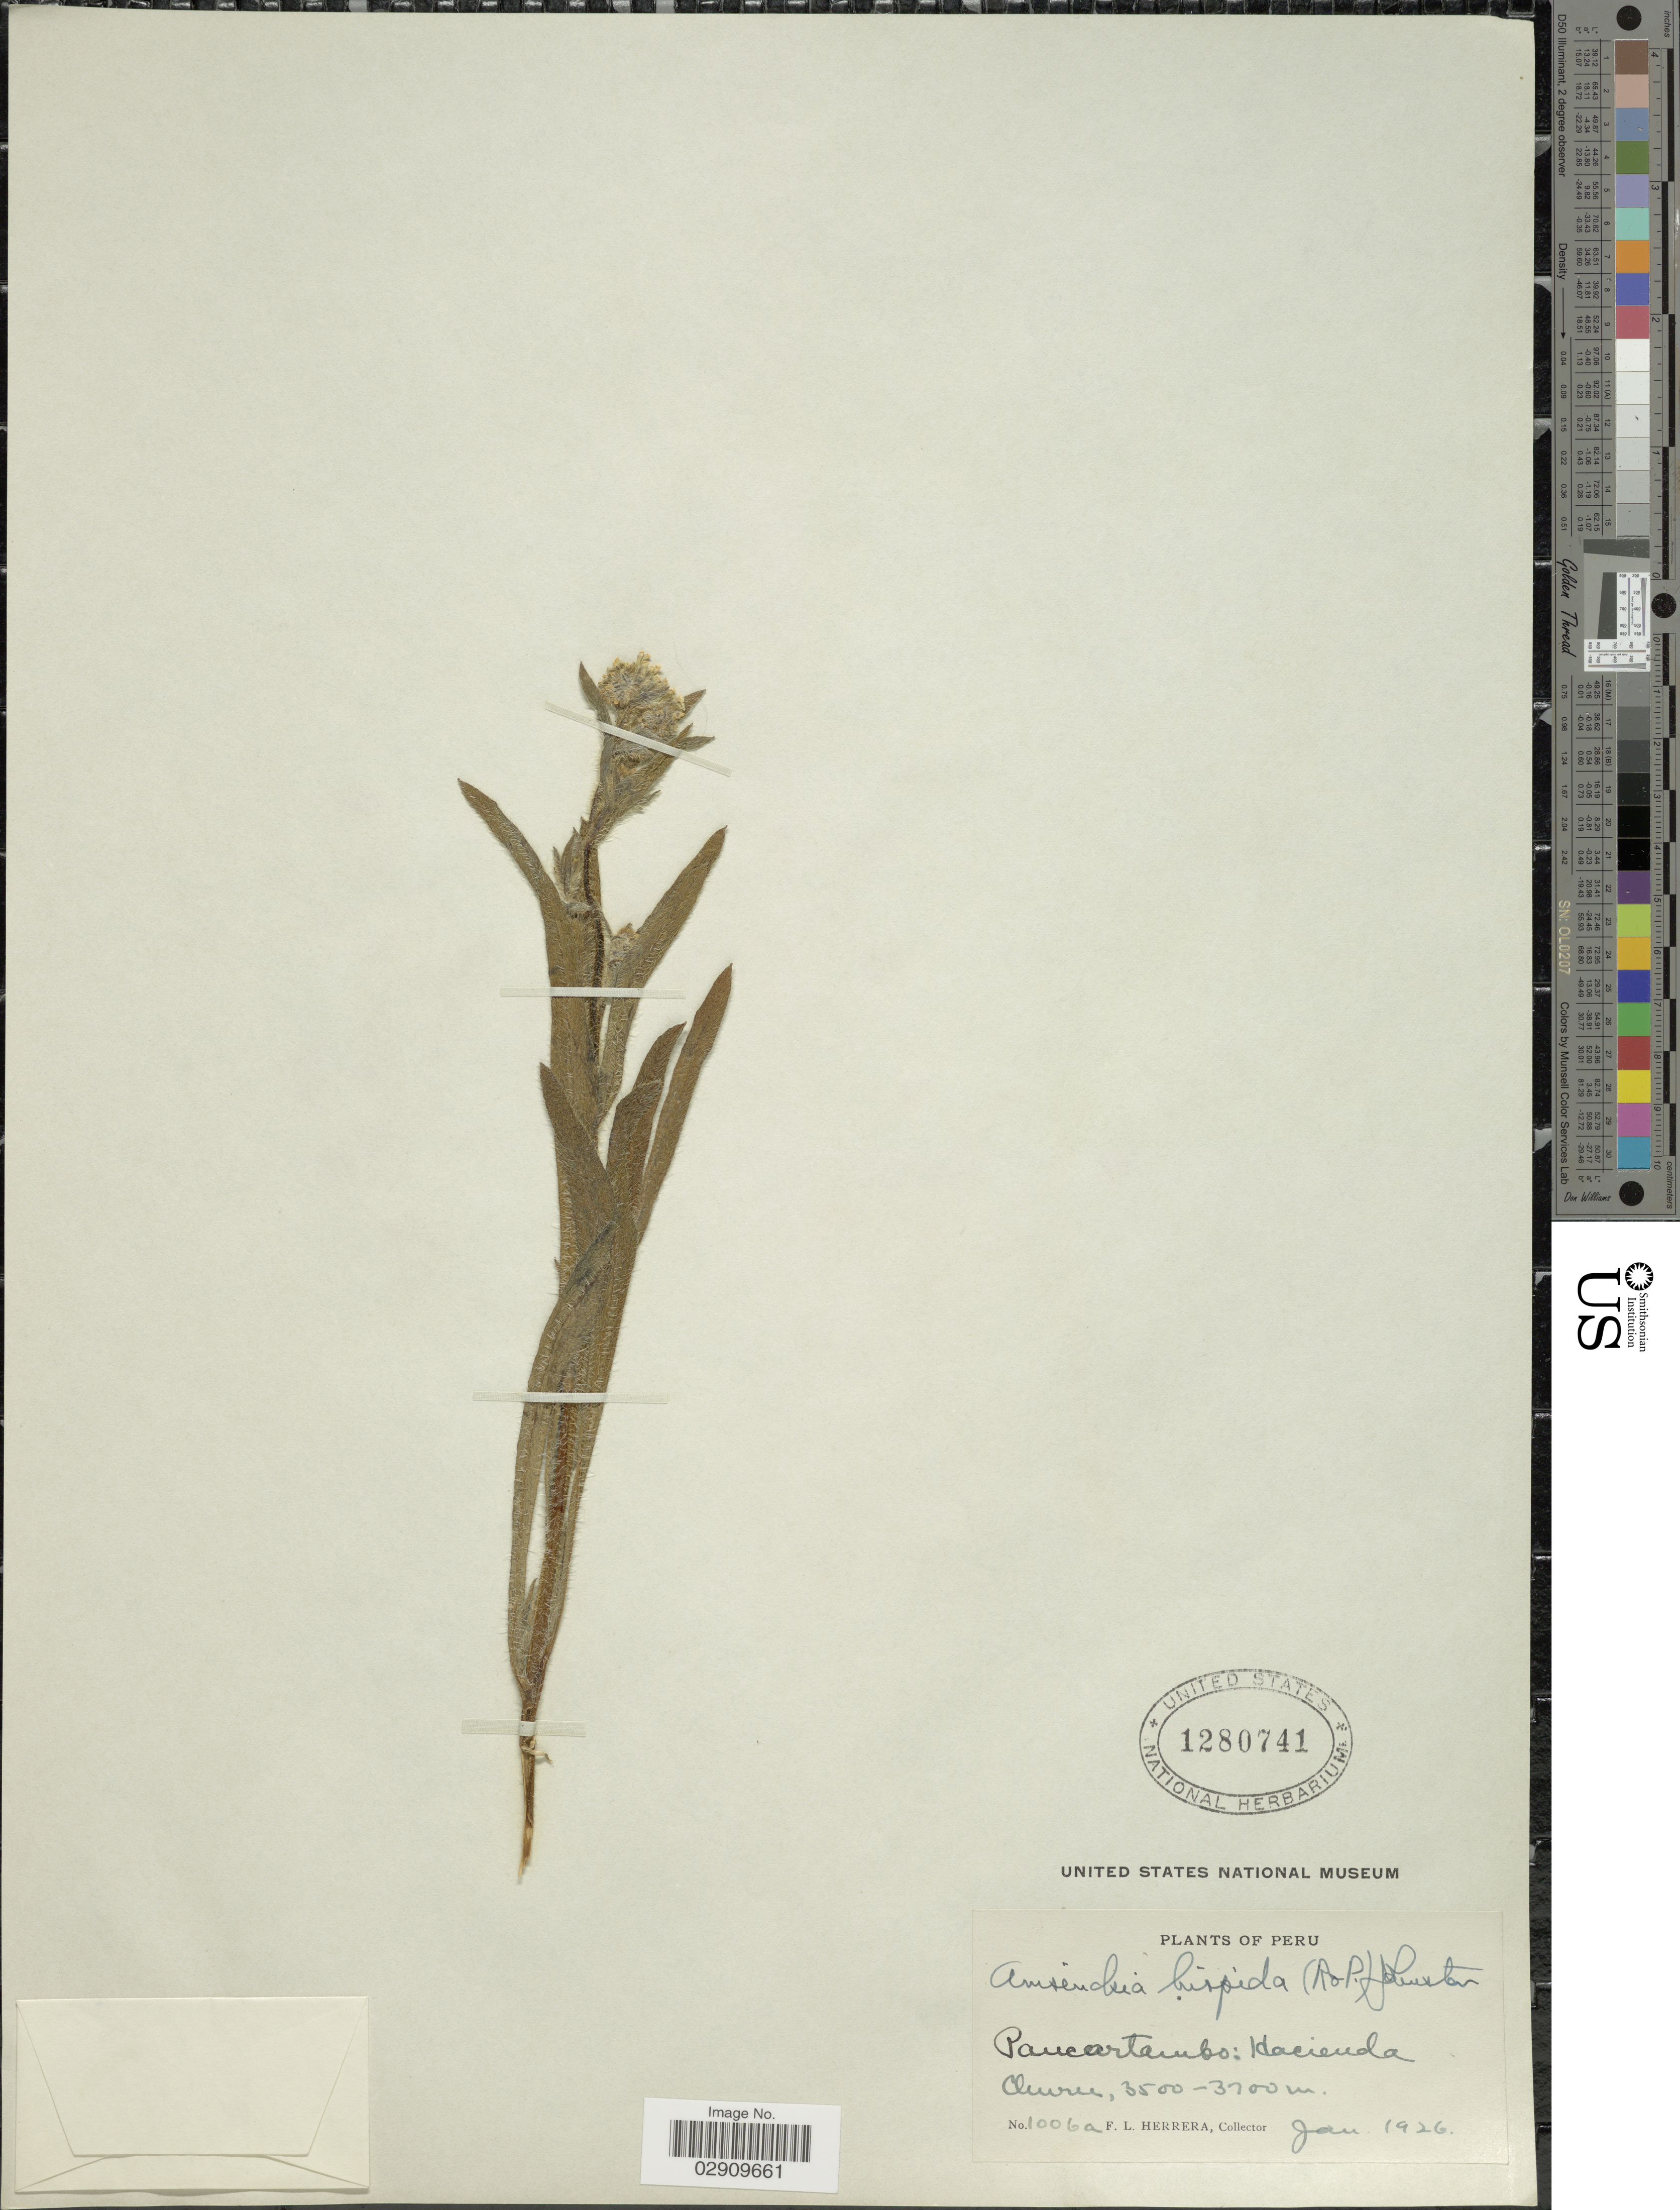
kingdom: Plantae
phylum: Tracheophyta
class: Magnoliopsida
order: Boraginales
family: Boraginaceae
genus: Amsinckia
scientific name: Amsinckia calycina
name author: (Moris) Chater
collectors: F. L. Herrera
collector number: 1006a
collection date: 1926-01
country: Peru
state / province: Cusco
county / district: Paucartambo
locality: Paucartambo, Hacienda Churu.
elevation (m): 3500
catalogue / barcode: US 1280741